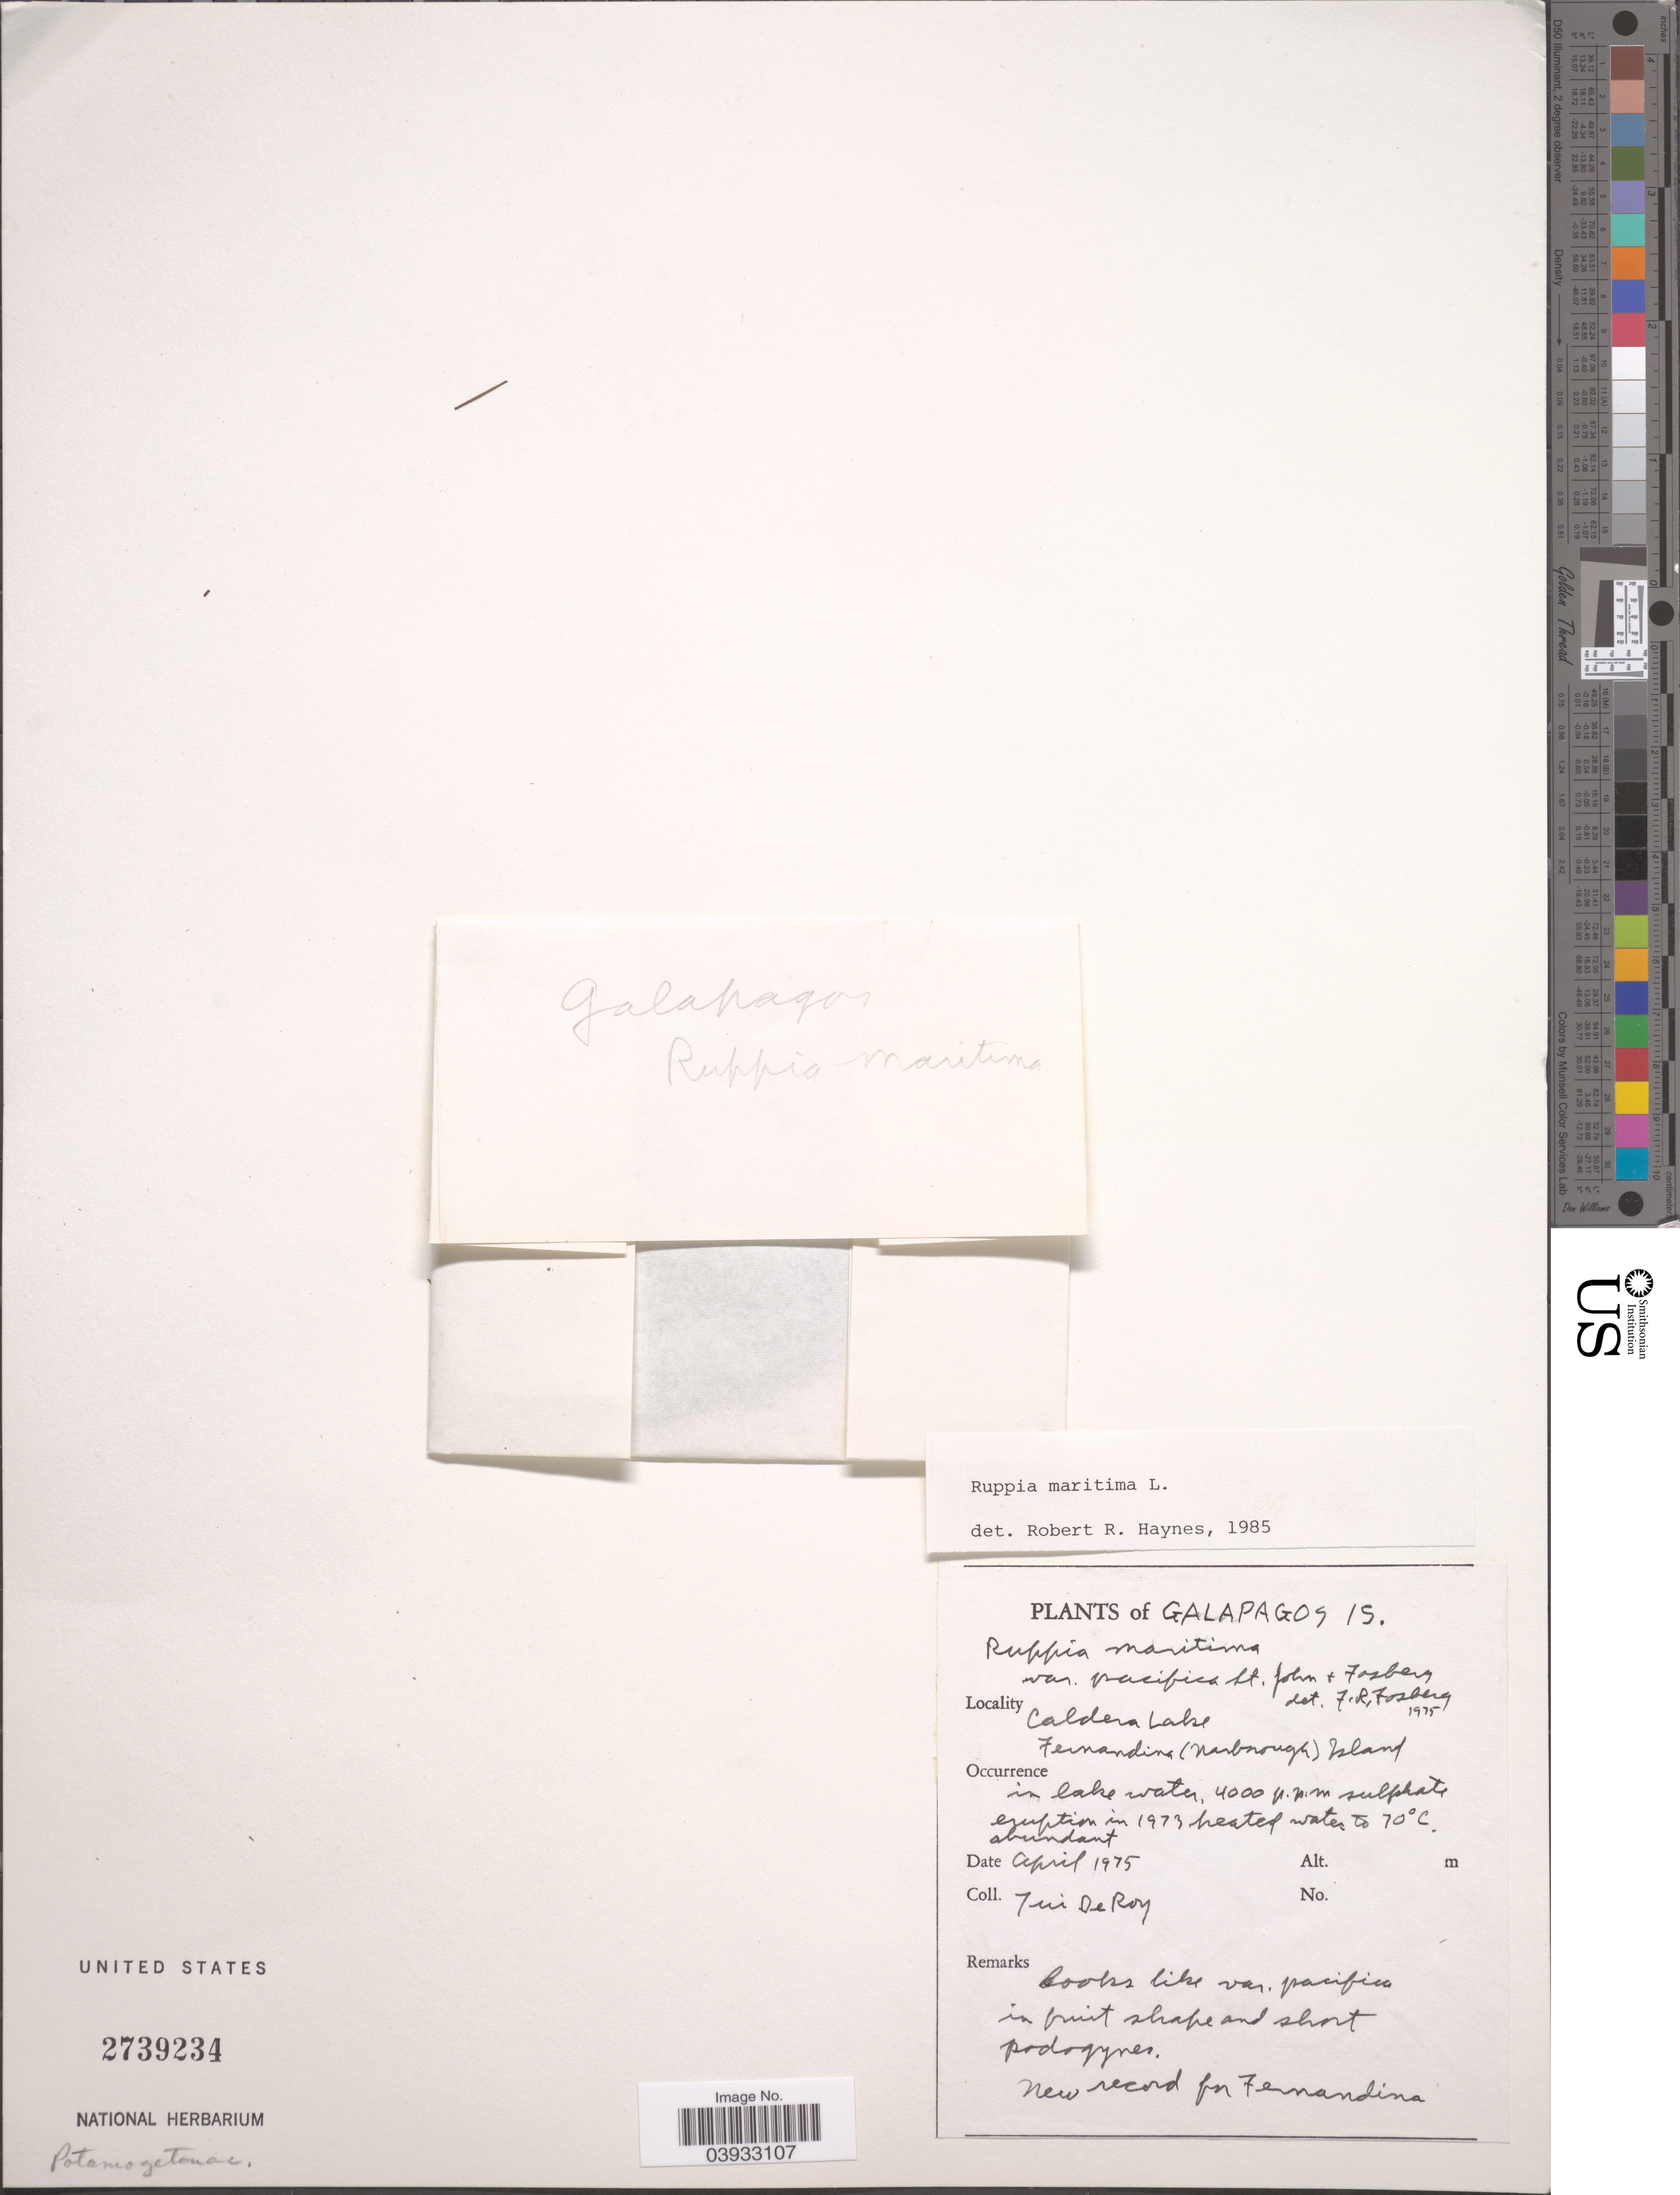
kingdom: Plantae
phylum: Tracheophyta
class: Liliopsida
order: Alismatales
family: Ruppiaceae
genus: Ruppia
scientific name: Ruppia maritima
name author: L.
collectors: J. Roy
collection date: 1975-04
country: Ecuador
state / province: Colón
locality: Galapagos Is. Caldera Lake. Fernandina (Narbnough) Island.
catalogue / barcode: US 2739234